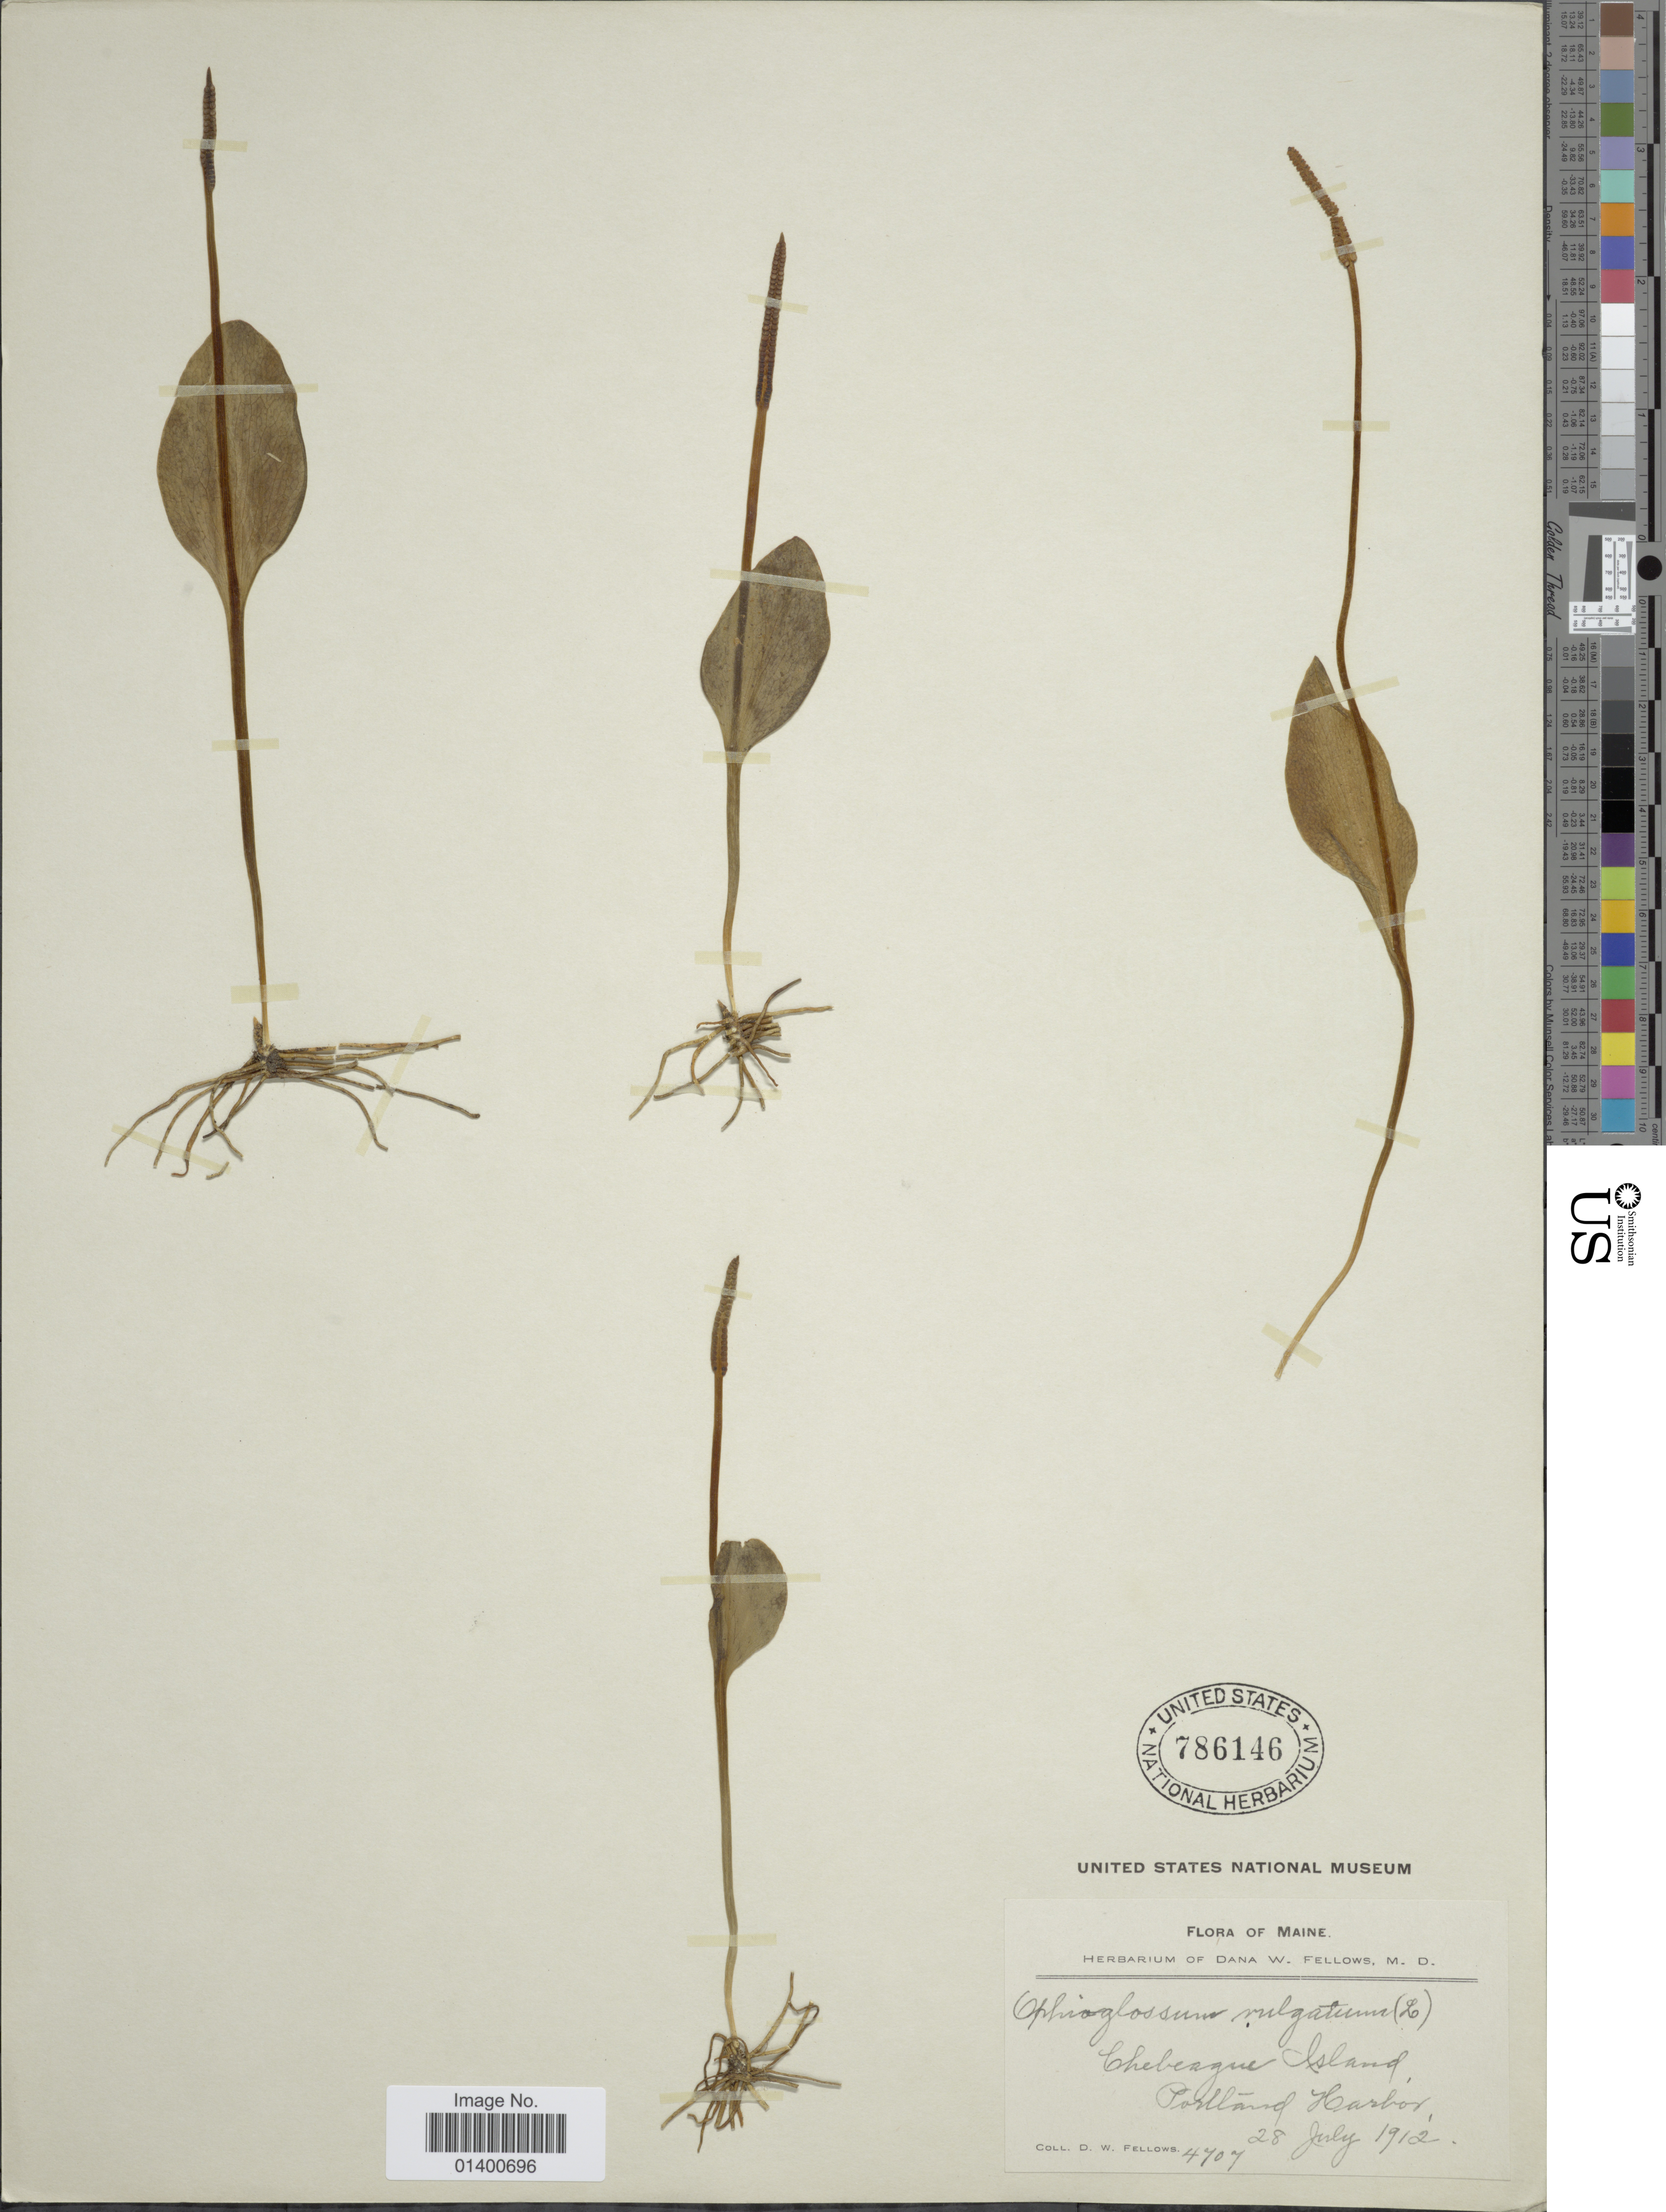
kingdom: Plantae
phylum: Tracheophyta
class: Polypodiopsida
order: Ophioglossales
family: Ophioglossaceae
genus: Ophioglossum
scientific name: Ophioglossum vulgatum var. pseudopodum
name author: (S.F. Blake) Farw.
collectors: D. W. Fellows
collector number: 4707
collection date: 1912-07-28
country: United States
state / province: Maine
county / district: Cumberland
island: Chebeague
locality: Chebeague Island, Portland Harbor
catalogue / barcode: US 786146